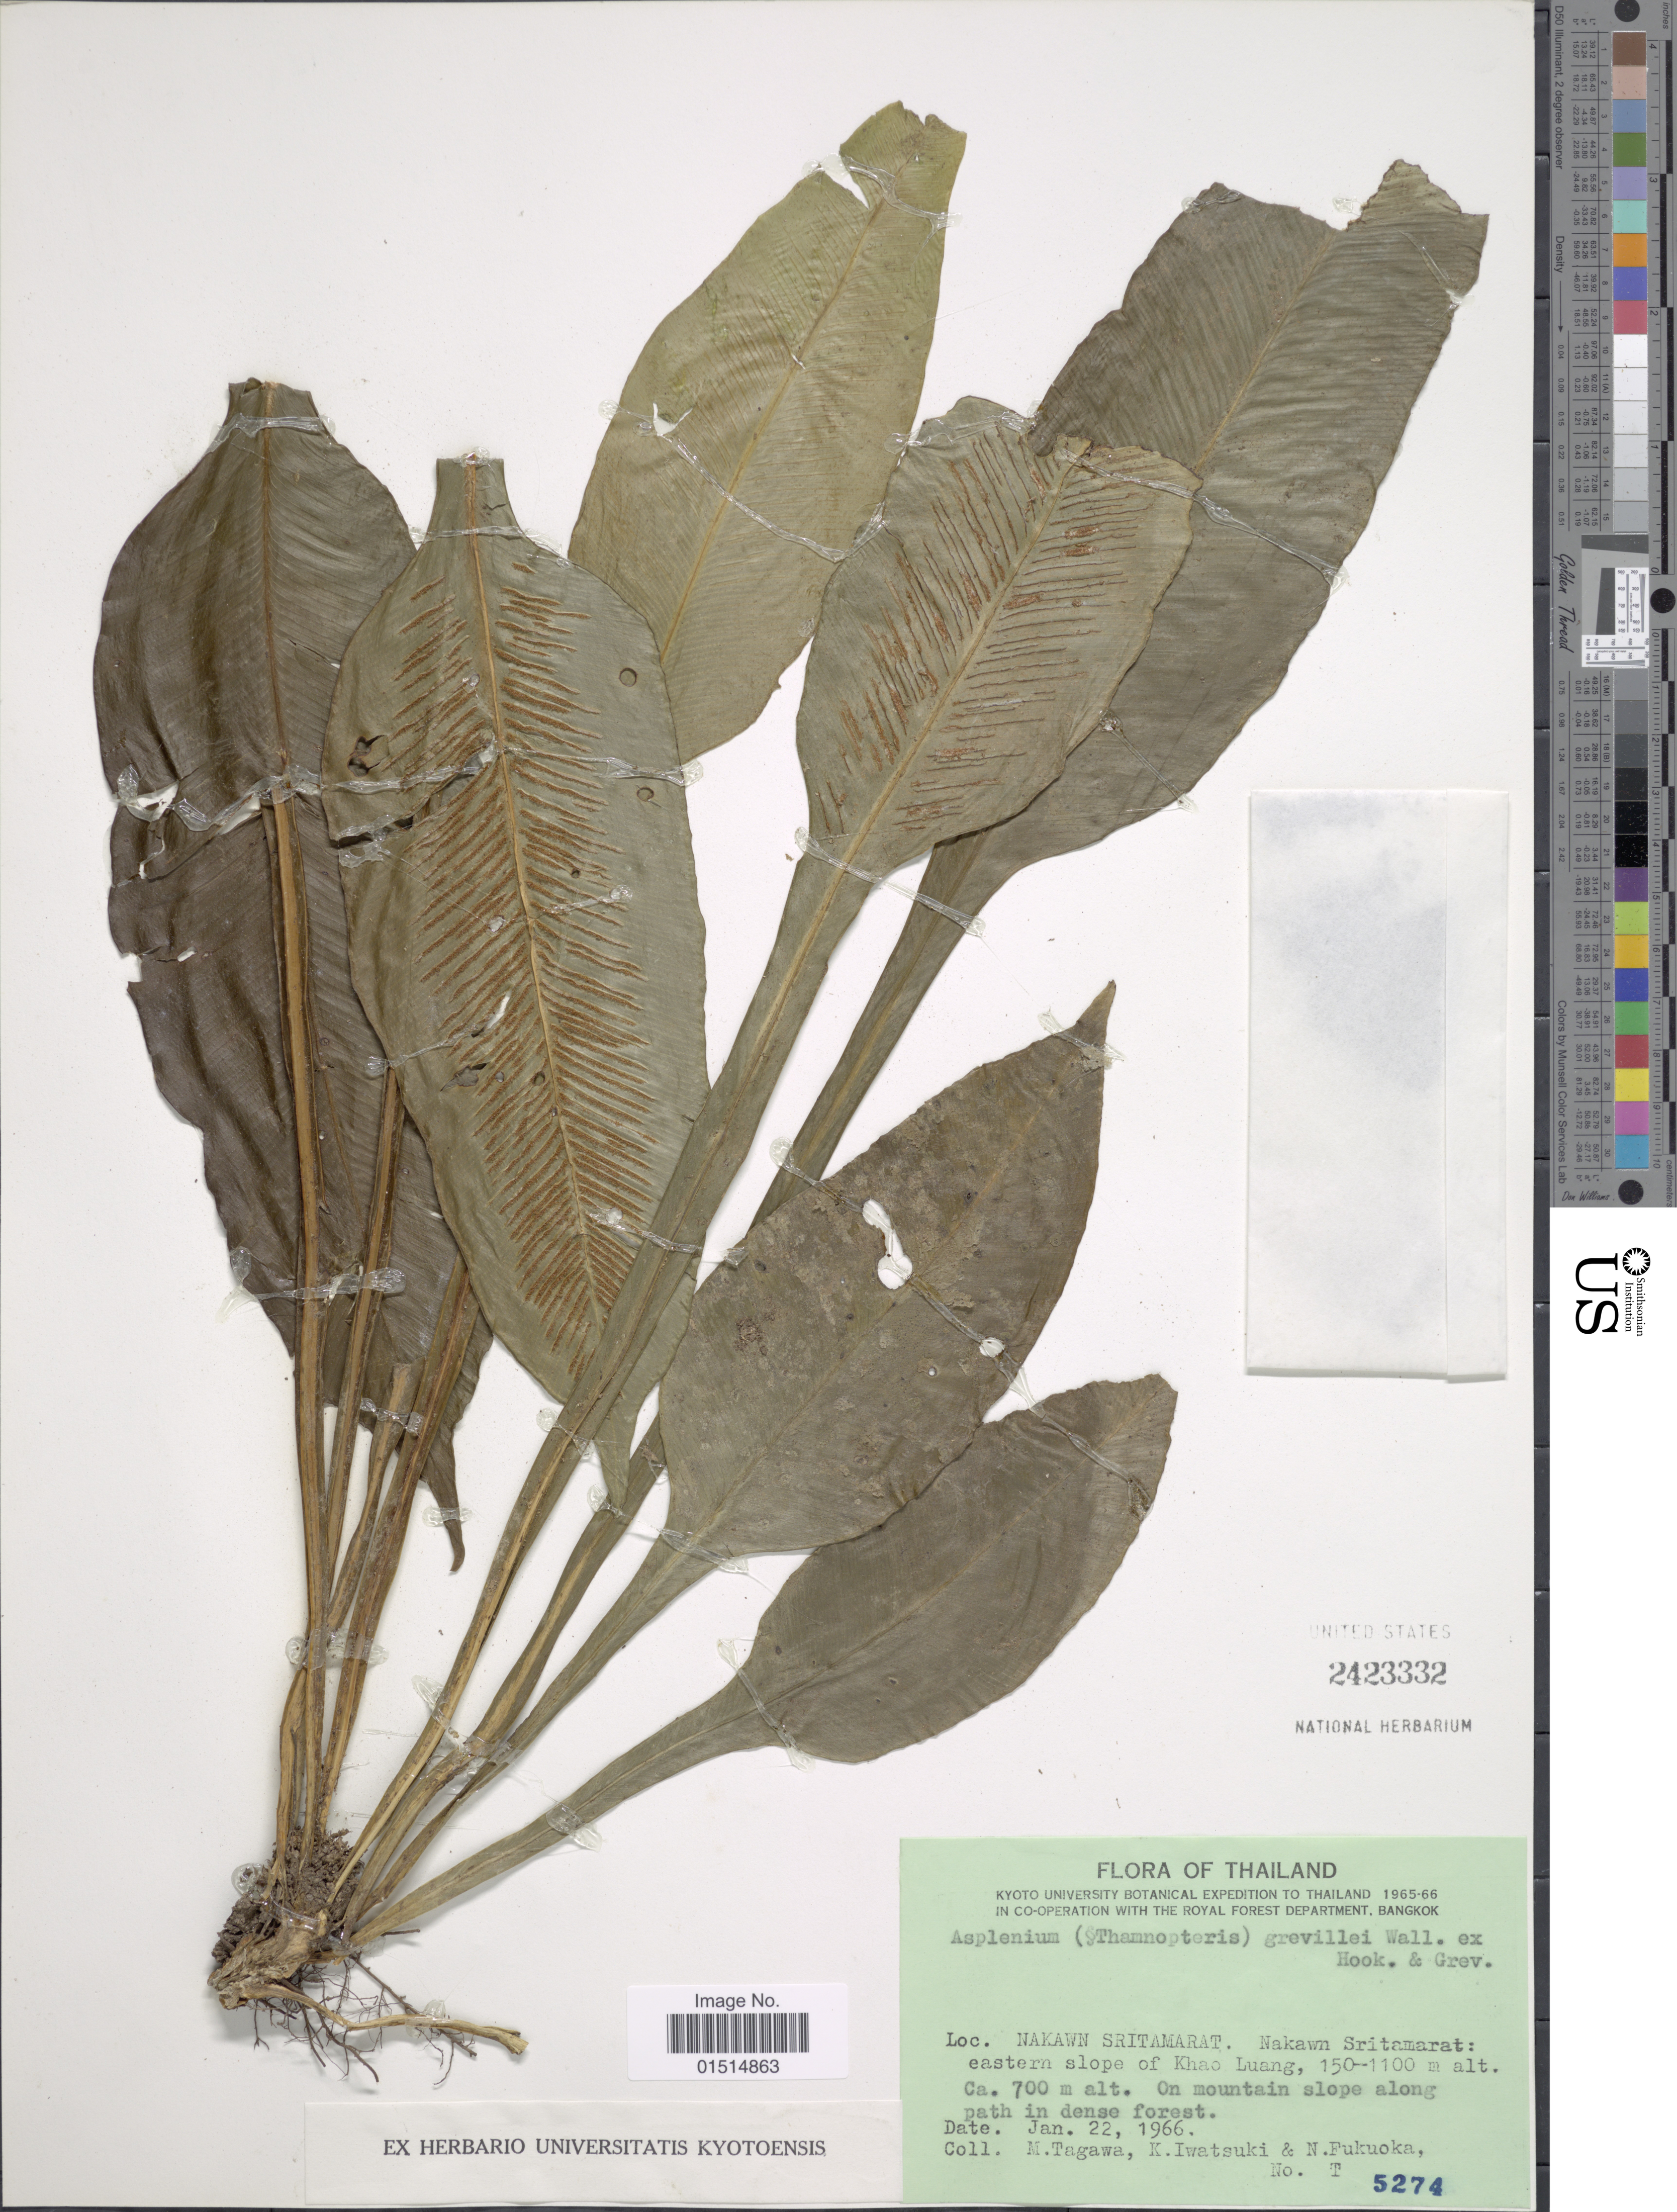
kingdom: Plantae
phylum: Tracheophyta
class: Polypodiopsida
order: Polypodiales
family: Aspleniaceae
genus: Asplenium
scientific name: Asplenium grevillei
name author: Wall. ex Hook. & Grev.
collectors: M. Tagawa, K. Iwatsuki & N. Fukuoka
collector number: T5274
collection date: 1966-01-22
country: Thailand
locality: Nakawn Sritamarat: eastern slope of Kao Luang ca. 700 m alt. On mountain slope along path in dense forest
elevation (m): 150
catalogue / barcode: US 2423332